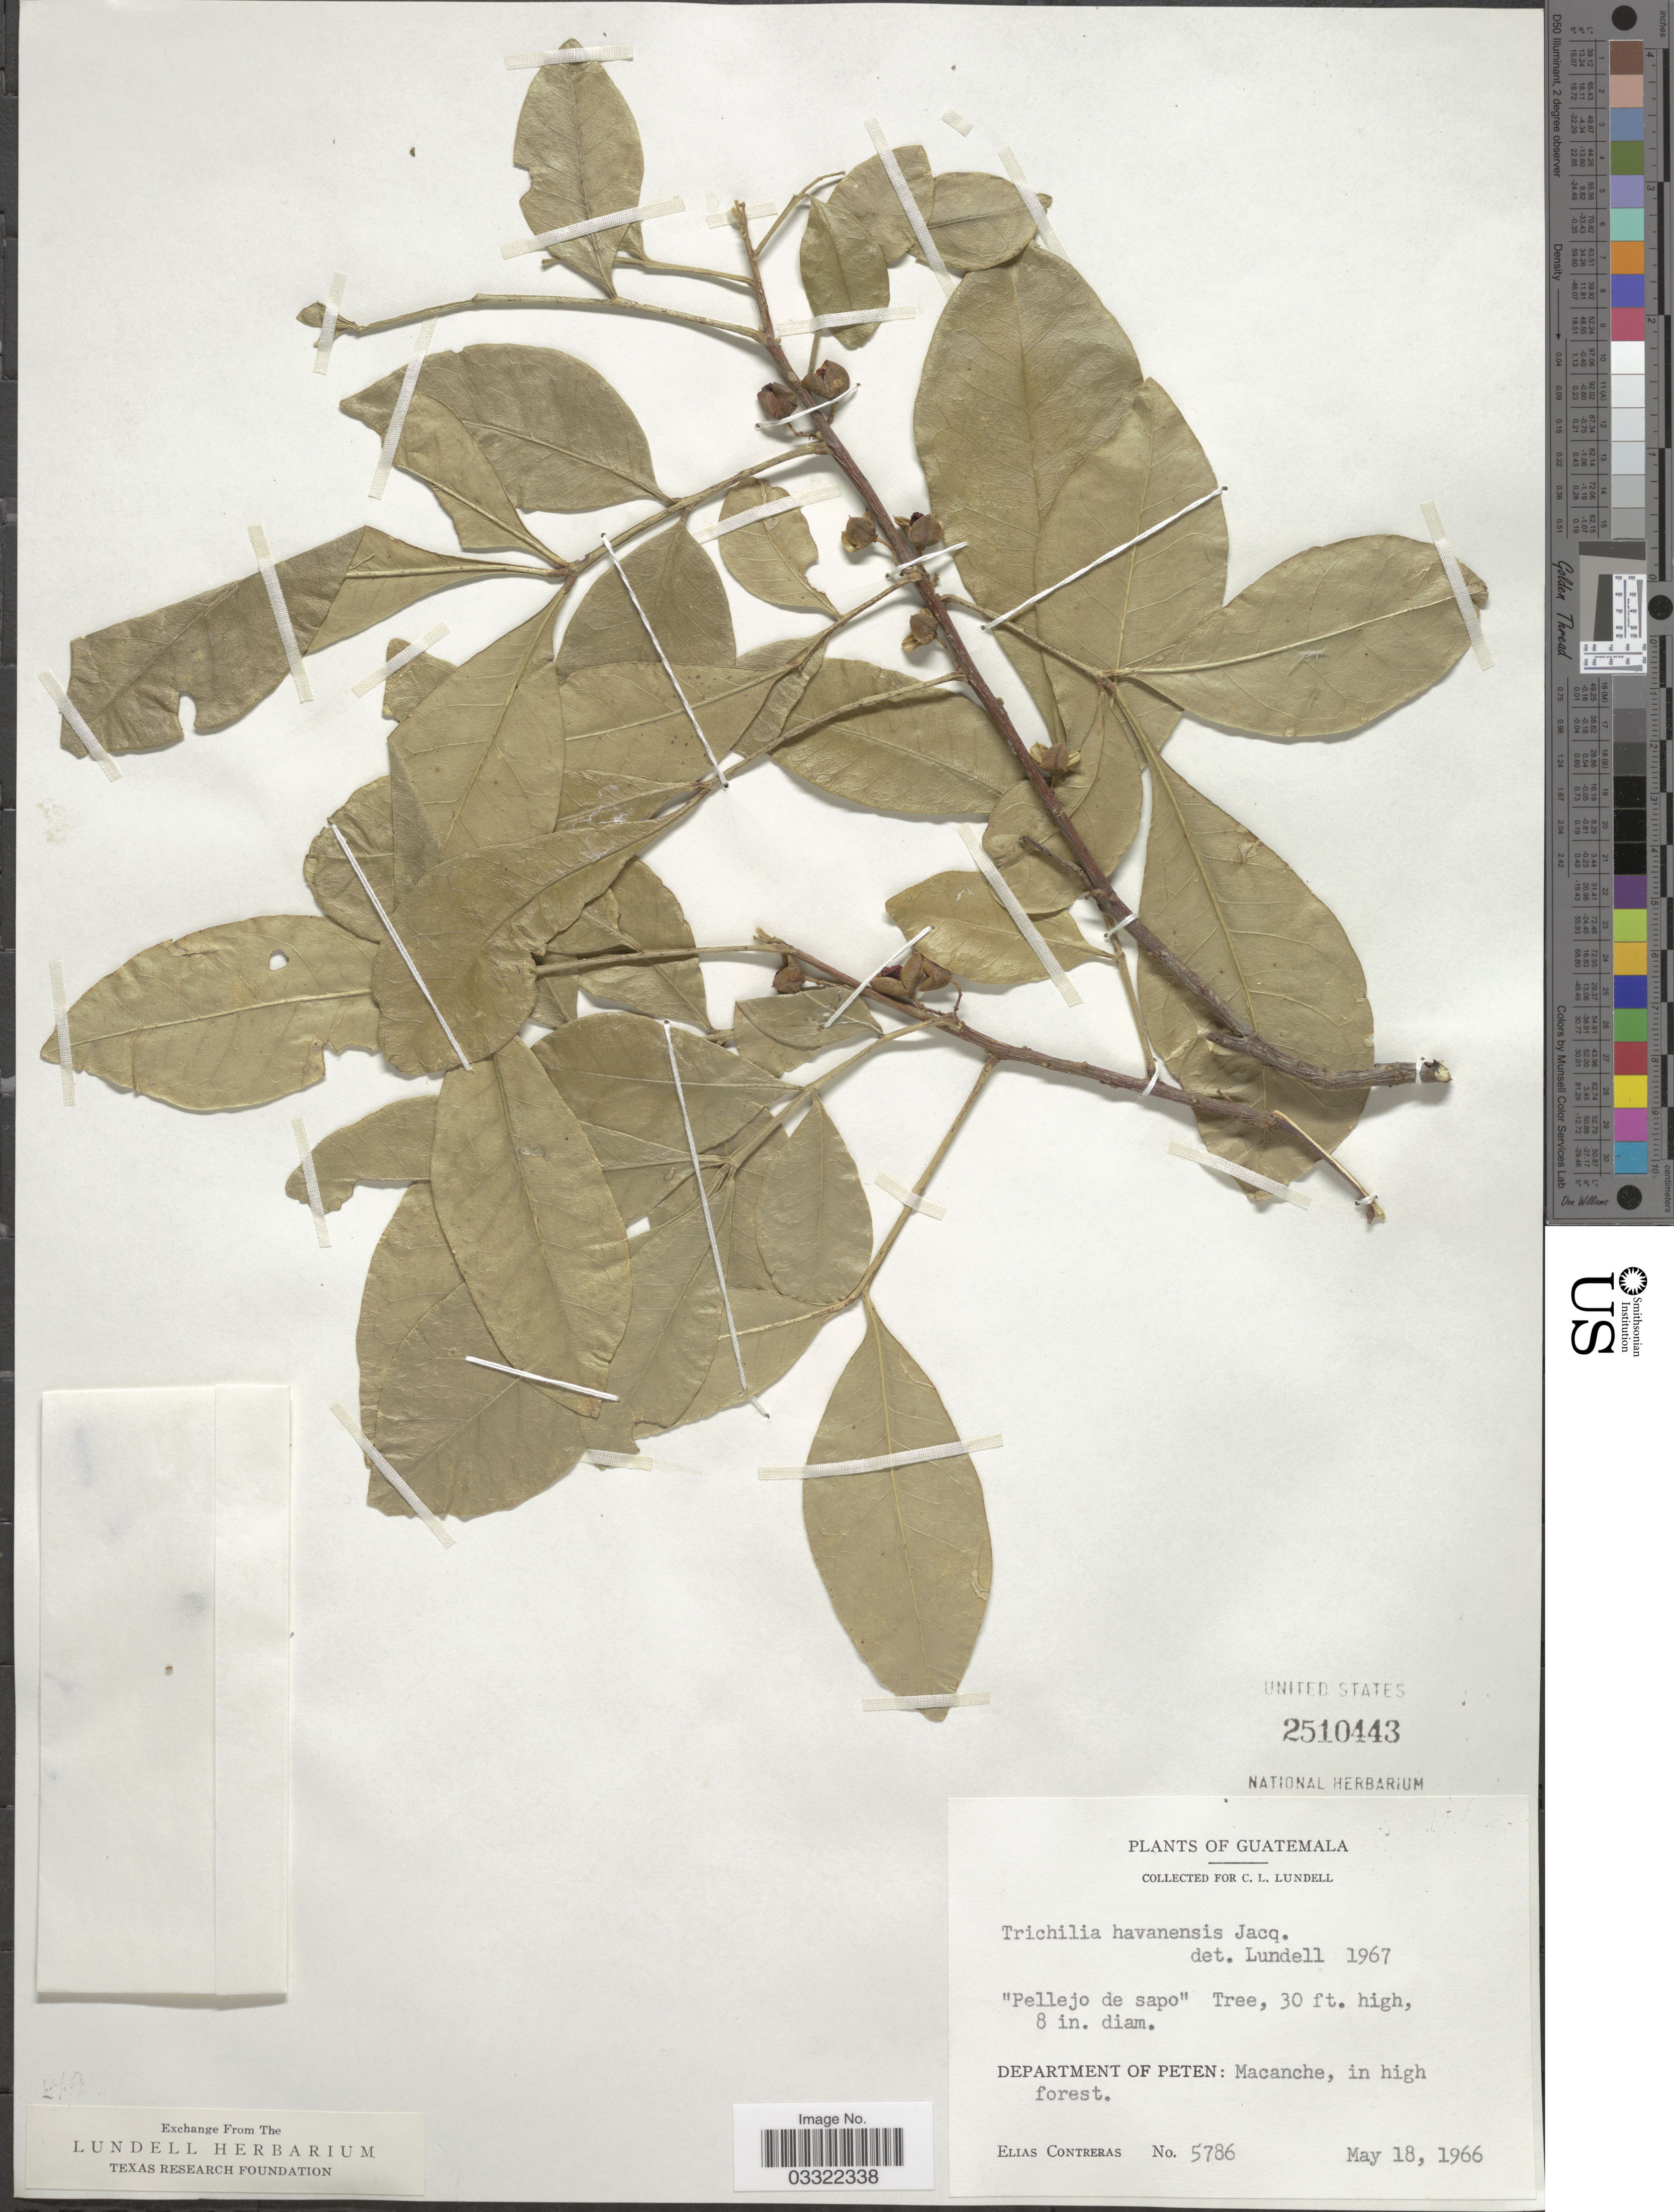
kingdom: Plantae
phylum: Tracheophyta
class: Magnoliopsida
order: Sapindales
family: Meliaceae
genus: Trichilia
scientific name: Trichilia havanensis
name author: Jacq.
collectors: E. Contreras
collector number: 5786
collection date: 1966-05-18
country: Guatemala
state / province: El Petén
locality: Department of Peten: Macanche.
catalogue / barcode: US 2510443